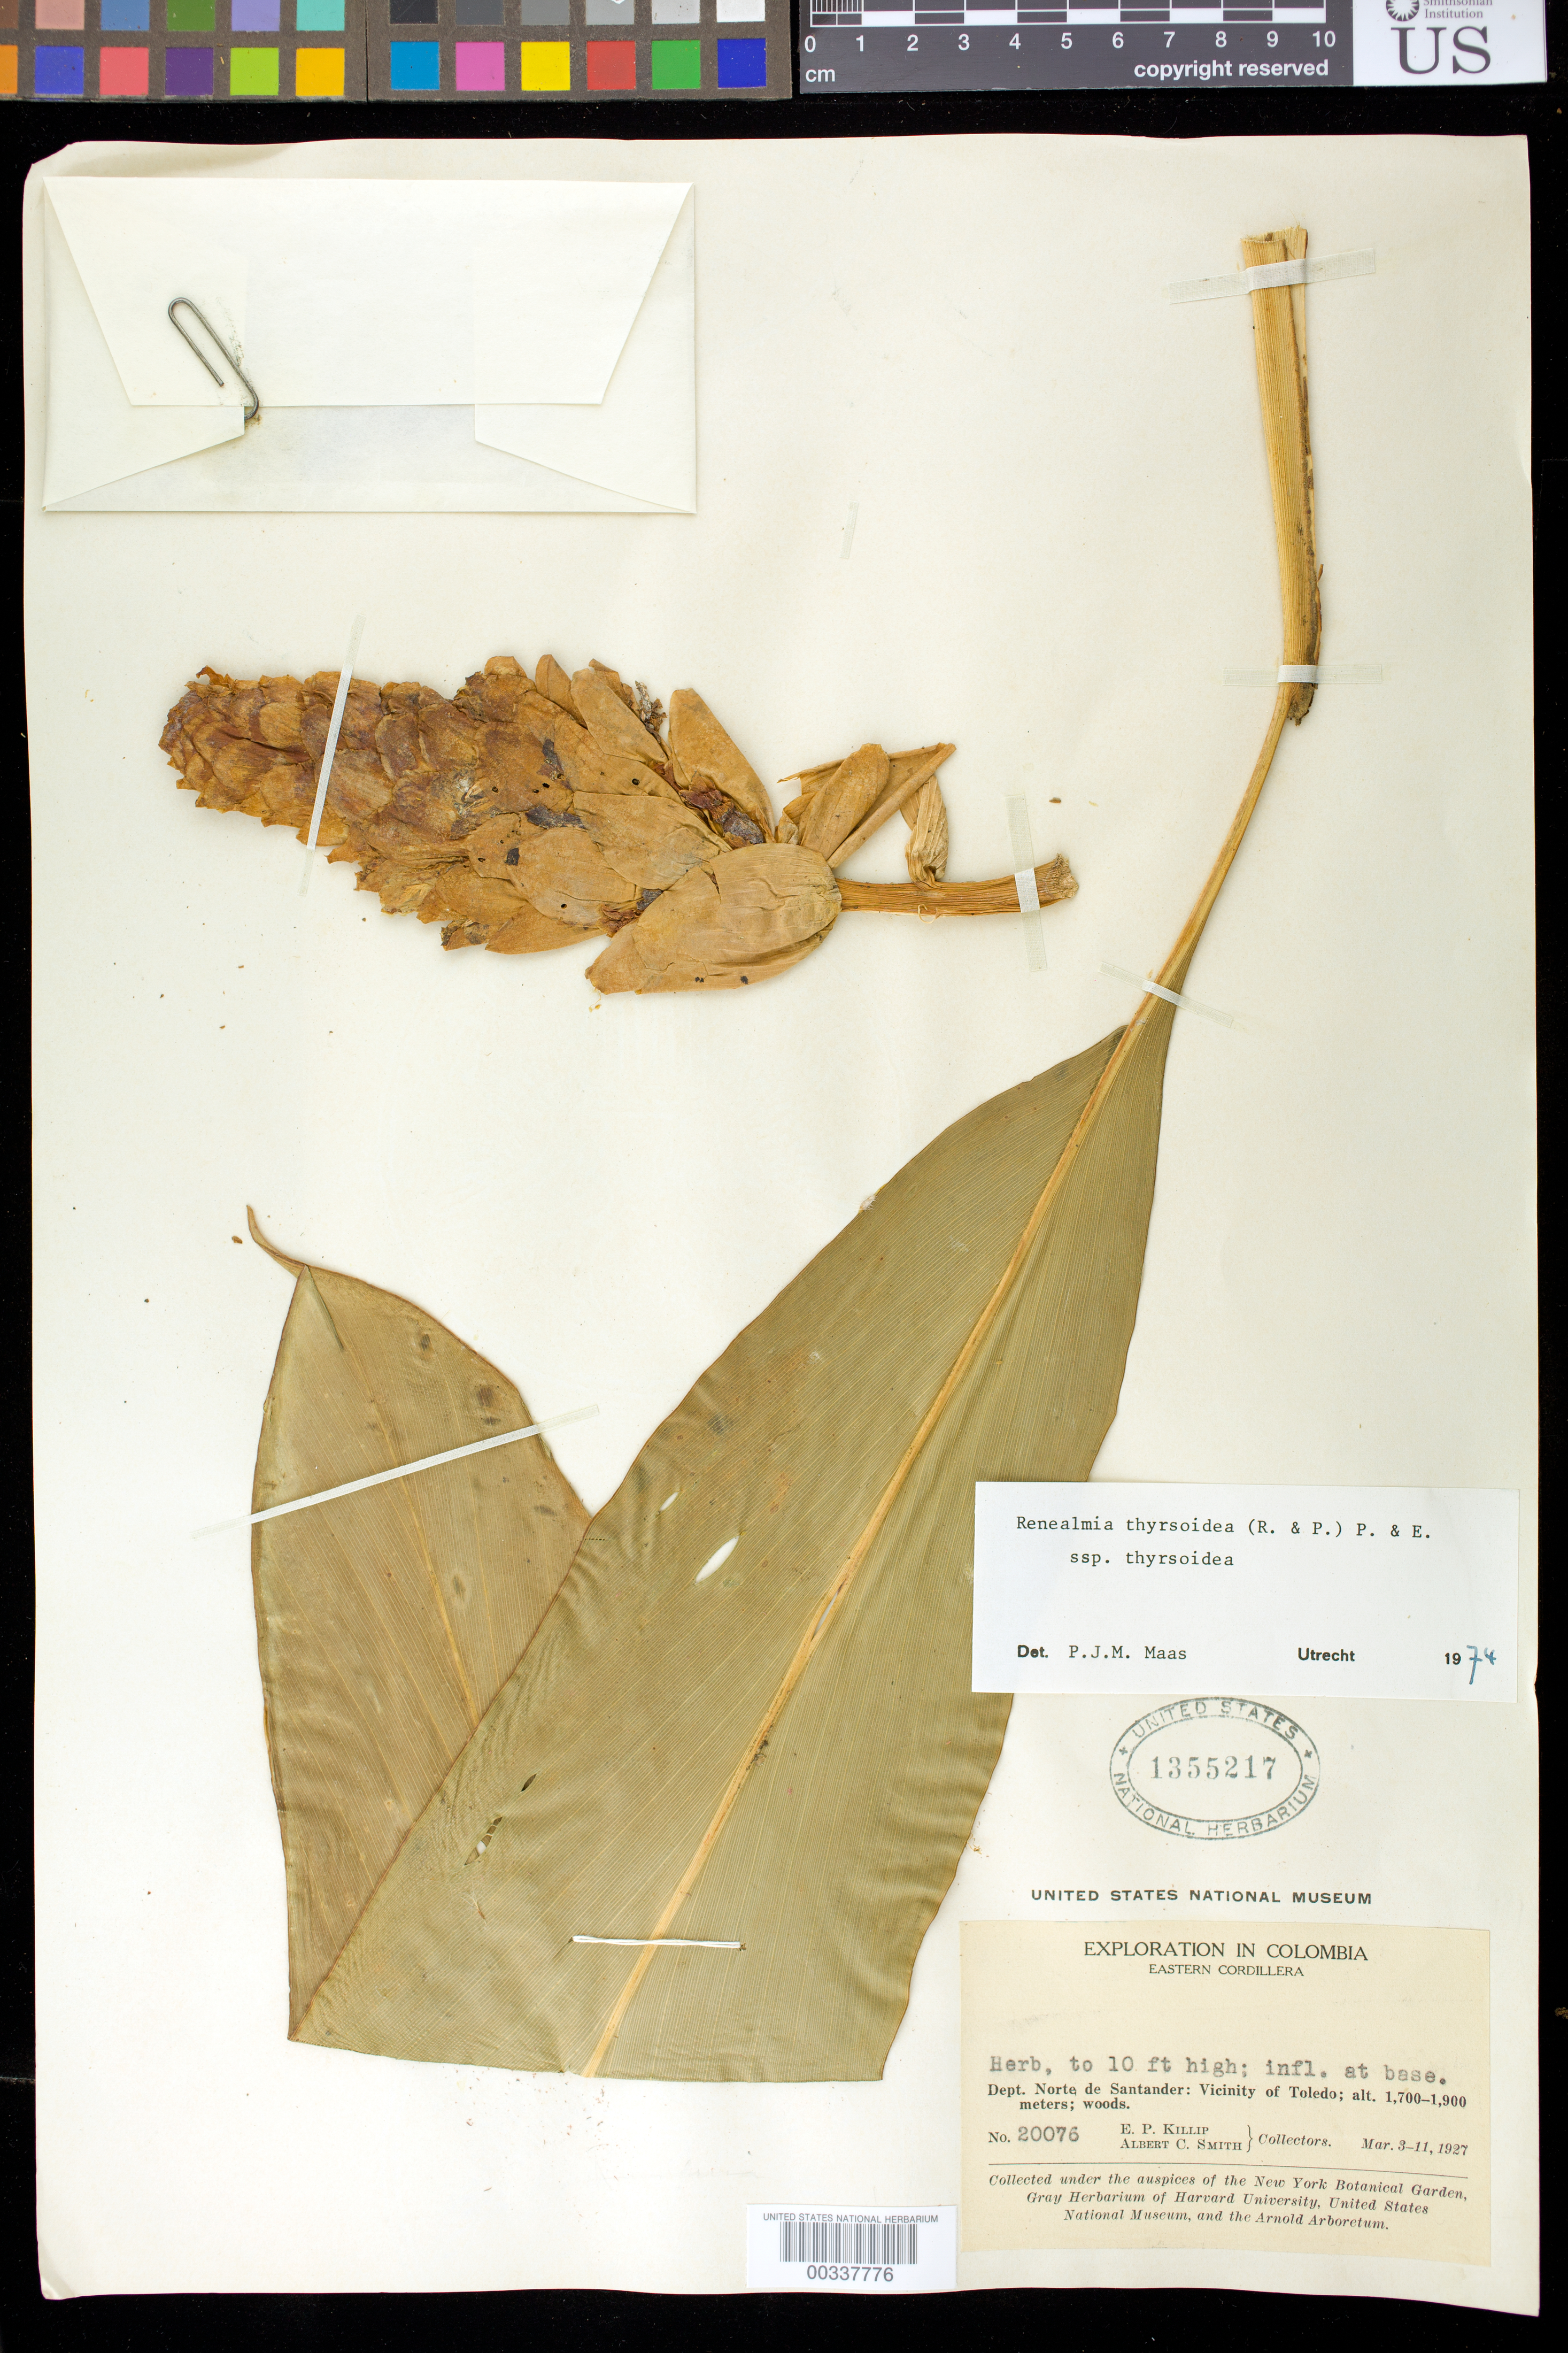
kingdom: Plantae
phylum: Tracheophyta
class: Liliopsida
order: Zingiberales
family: Zingiberaceae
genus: Renealmia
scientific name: Renealmia thyrsoidea subsp. thyrsoidea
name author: (Ruiz & Pav.) Poepp. & Endl.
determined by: Maas, Paul J. M.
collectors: E. P. Killip & A. C. Smith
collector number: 20076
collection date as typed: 03 Mar 1927 to 11 Mar 1927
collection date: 1927-03-03/1927-03-11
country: Colombia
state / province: Norte de Santander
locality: Vicinity of Toledo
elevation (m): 1700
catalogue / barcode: US 1355217